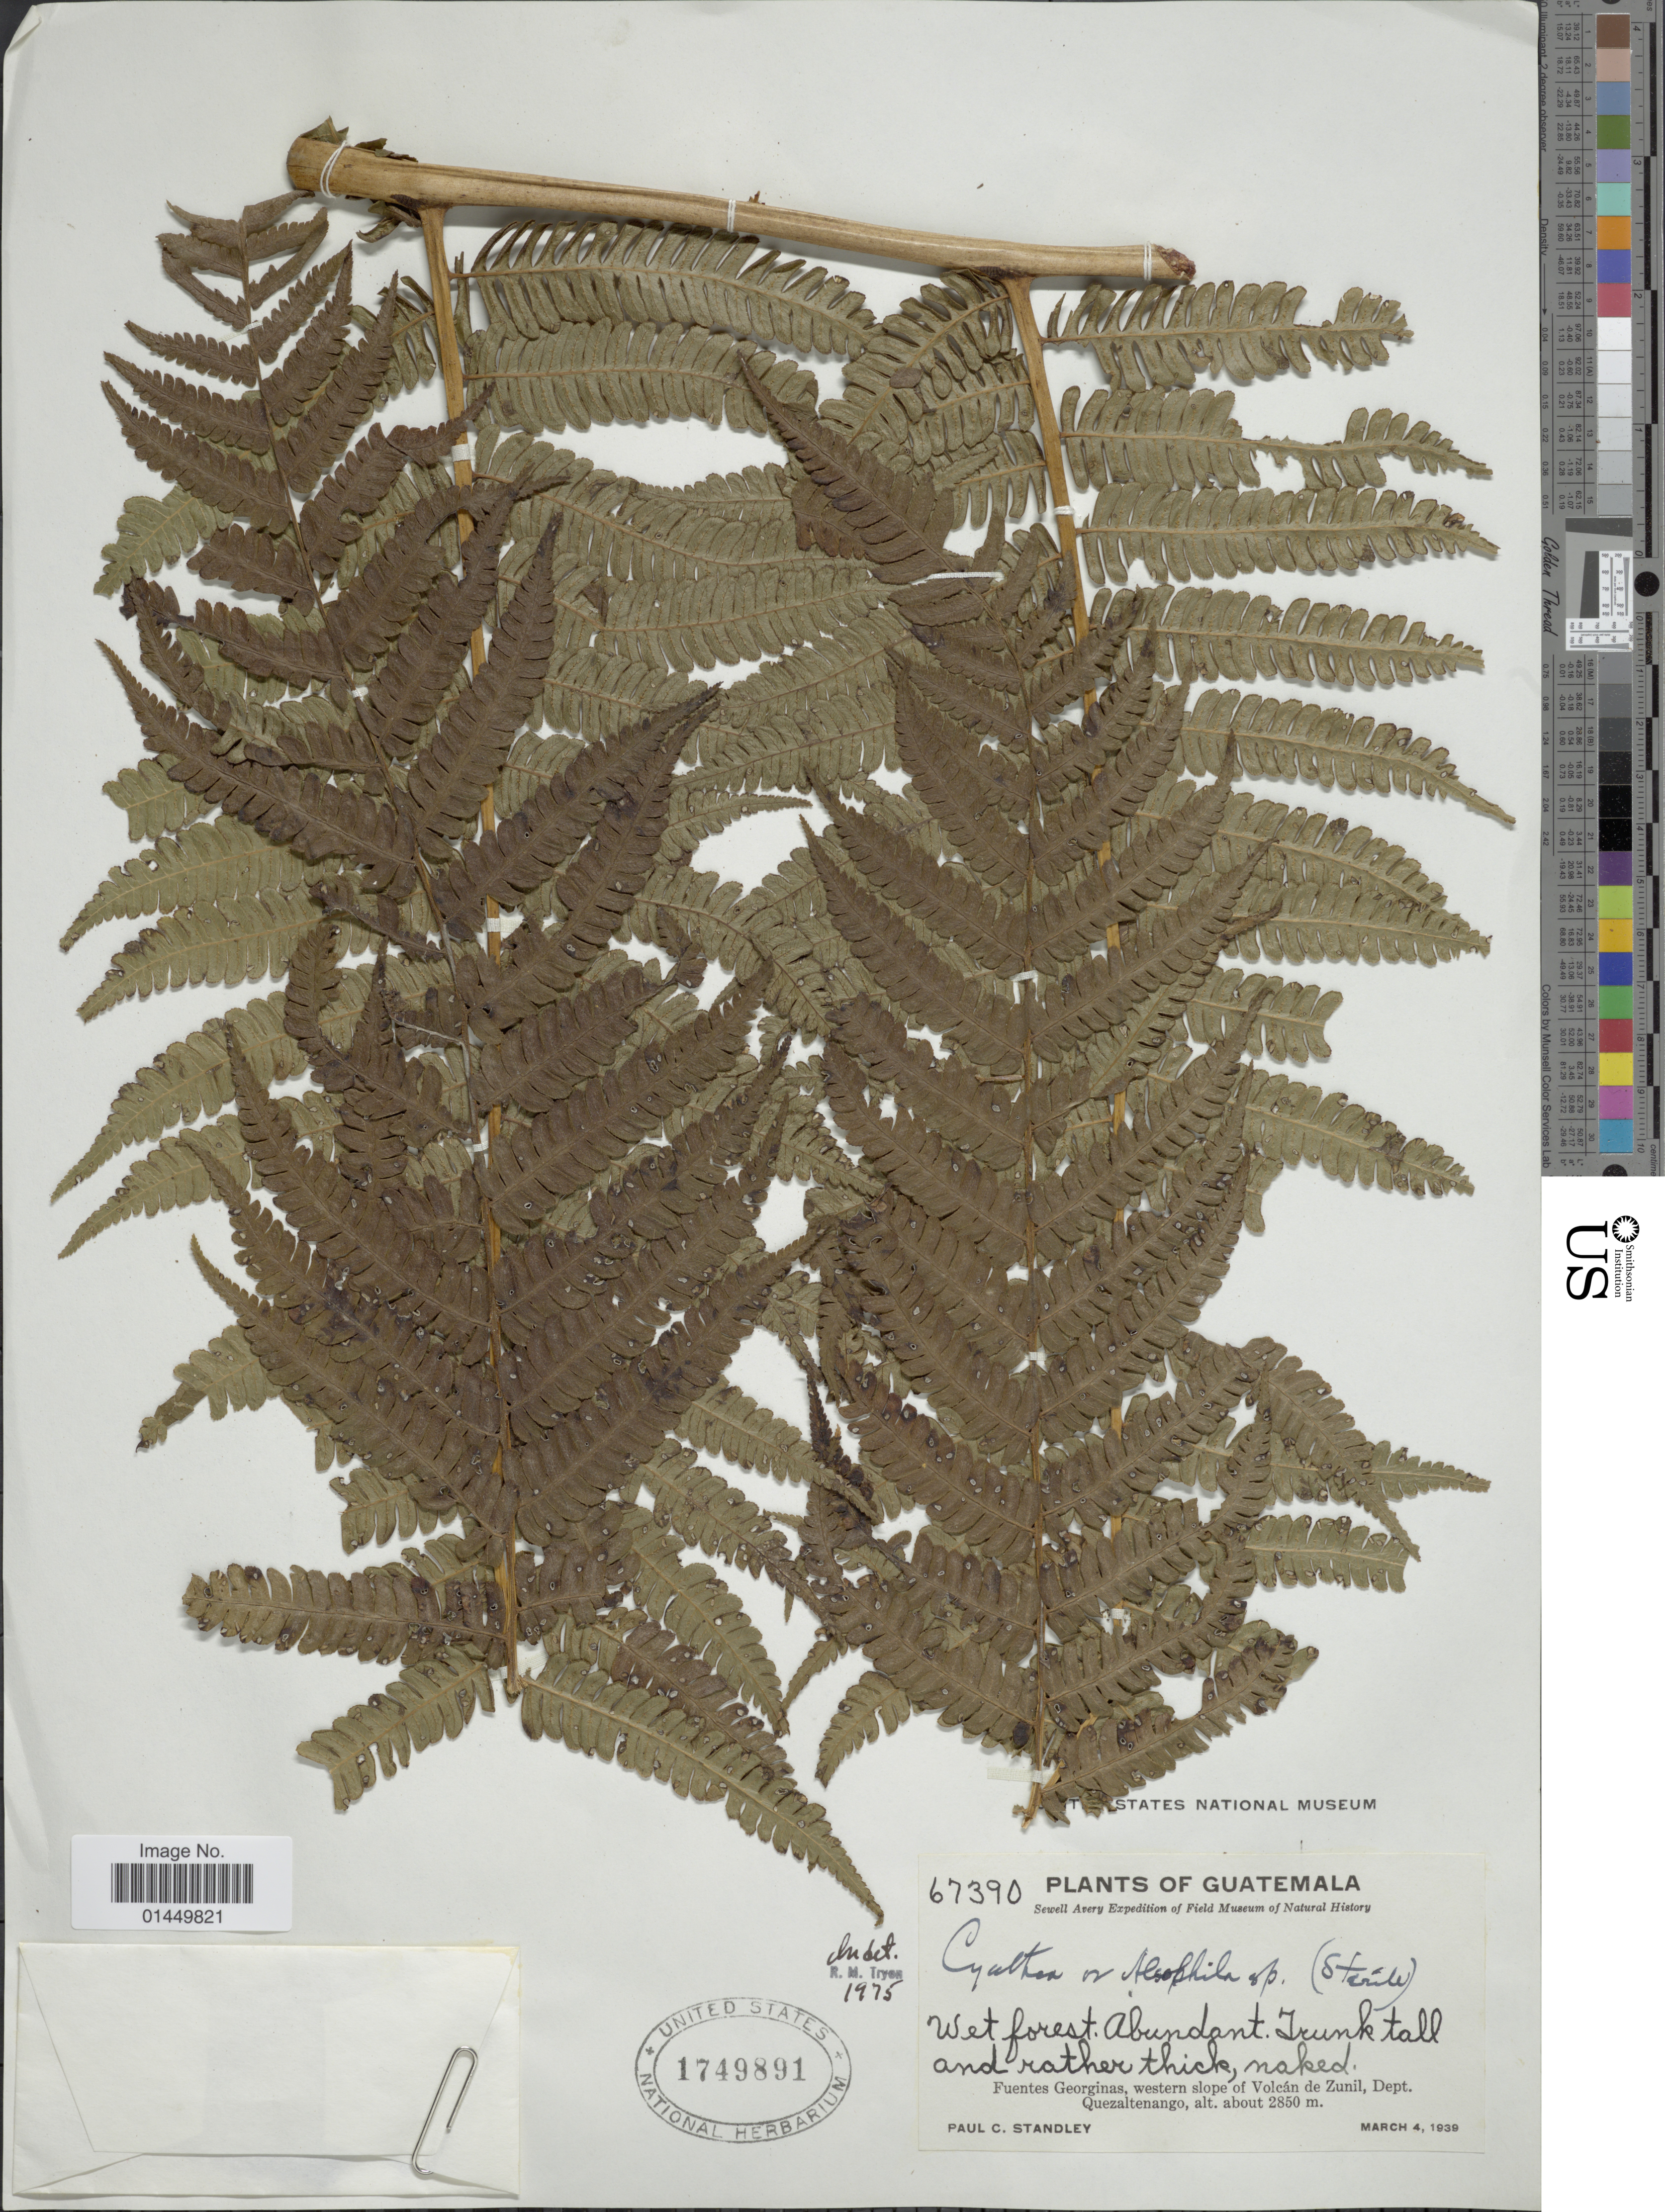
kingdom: Plantae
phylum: Tracheophyta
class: Polypodiopsida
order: Cyatheales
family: Cyatheaceae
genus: Cyathea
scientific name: Cyathea sp.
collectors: P. C. Standley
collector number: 67390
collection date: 1939-03-04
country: Guatemala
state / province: Quetzaltenango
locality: Fuentes Georginas, western slope of Volcan de Zunil, Dept. Quezaltenango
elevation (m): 2850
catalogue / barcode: US 1749891